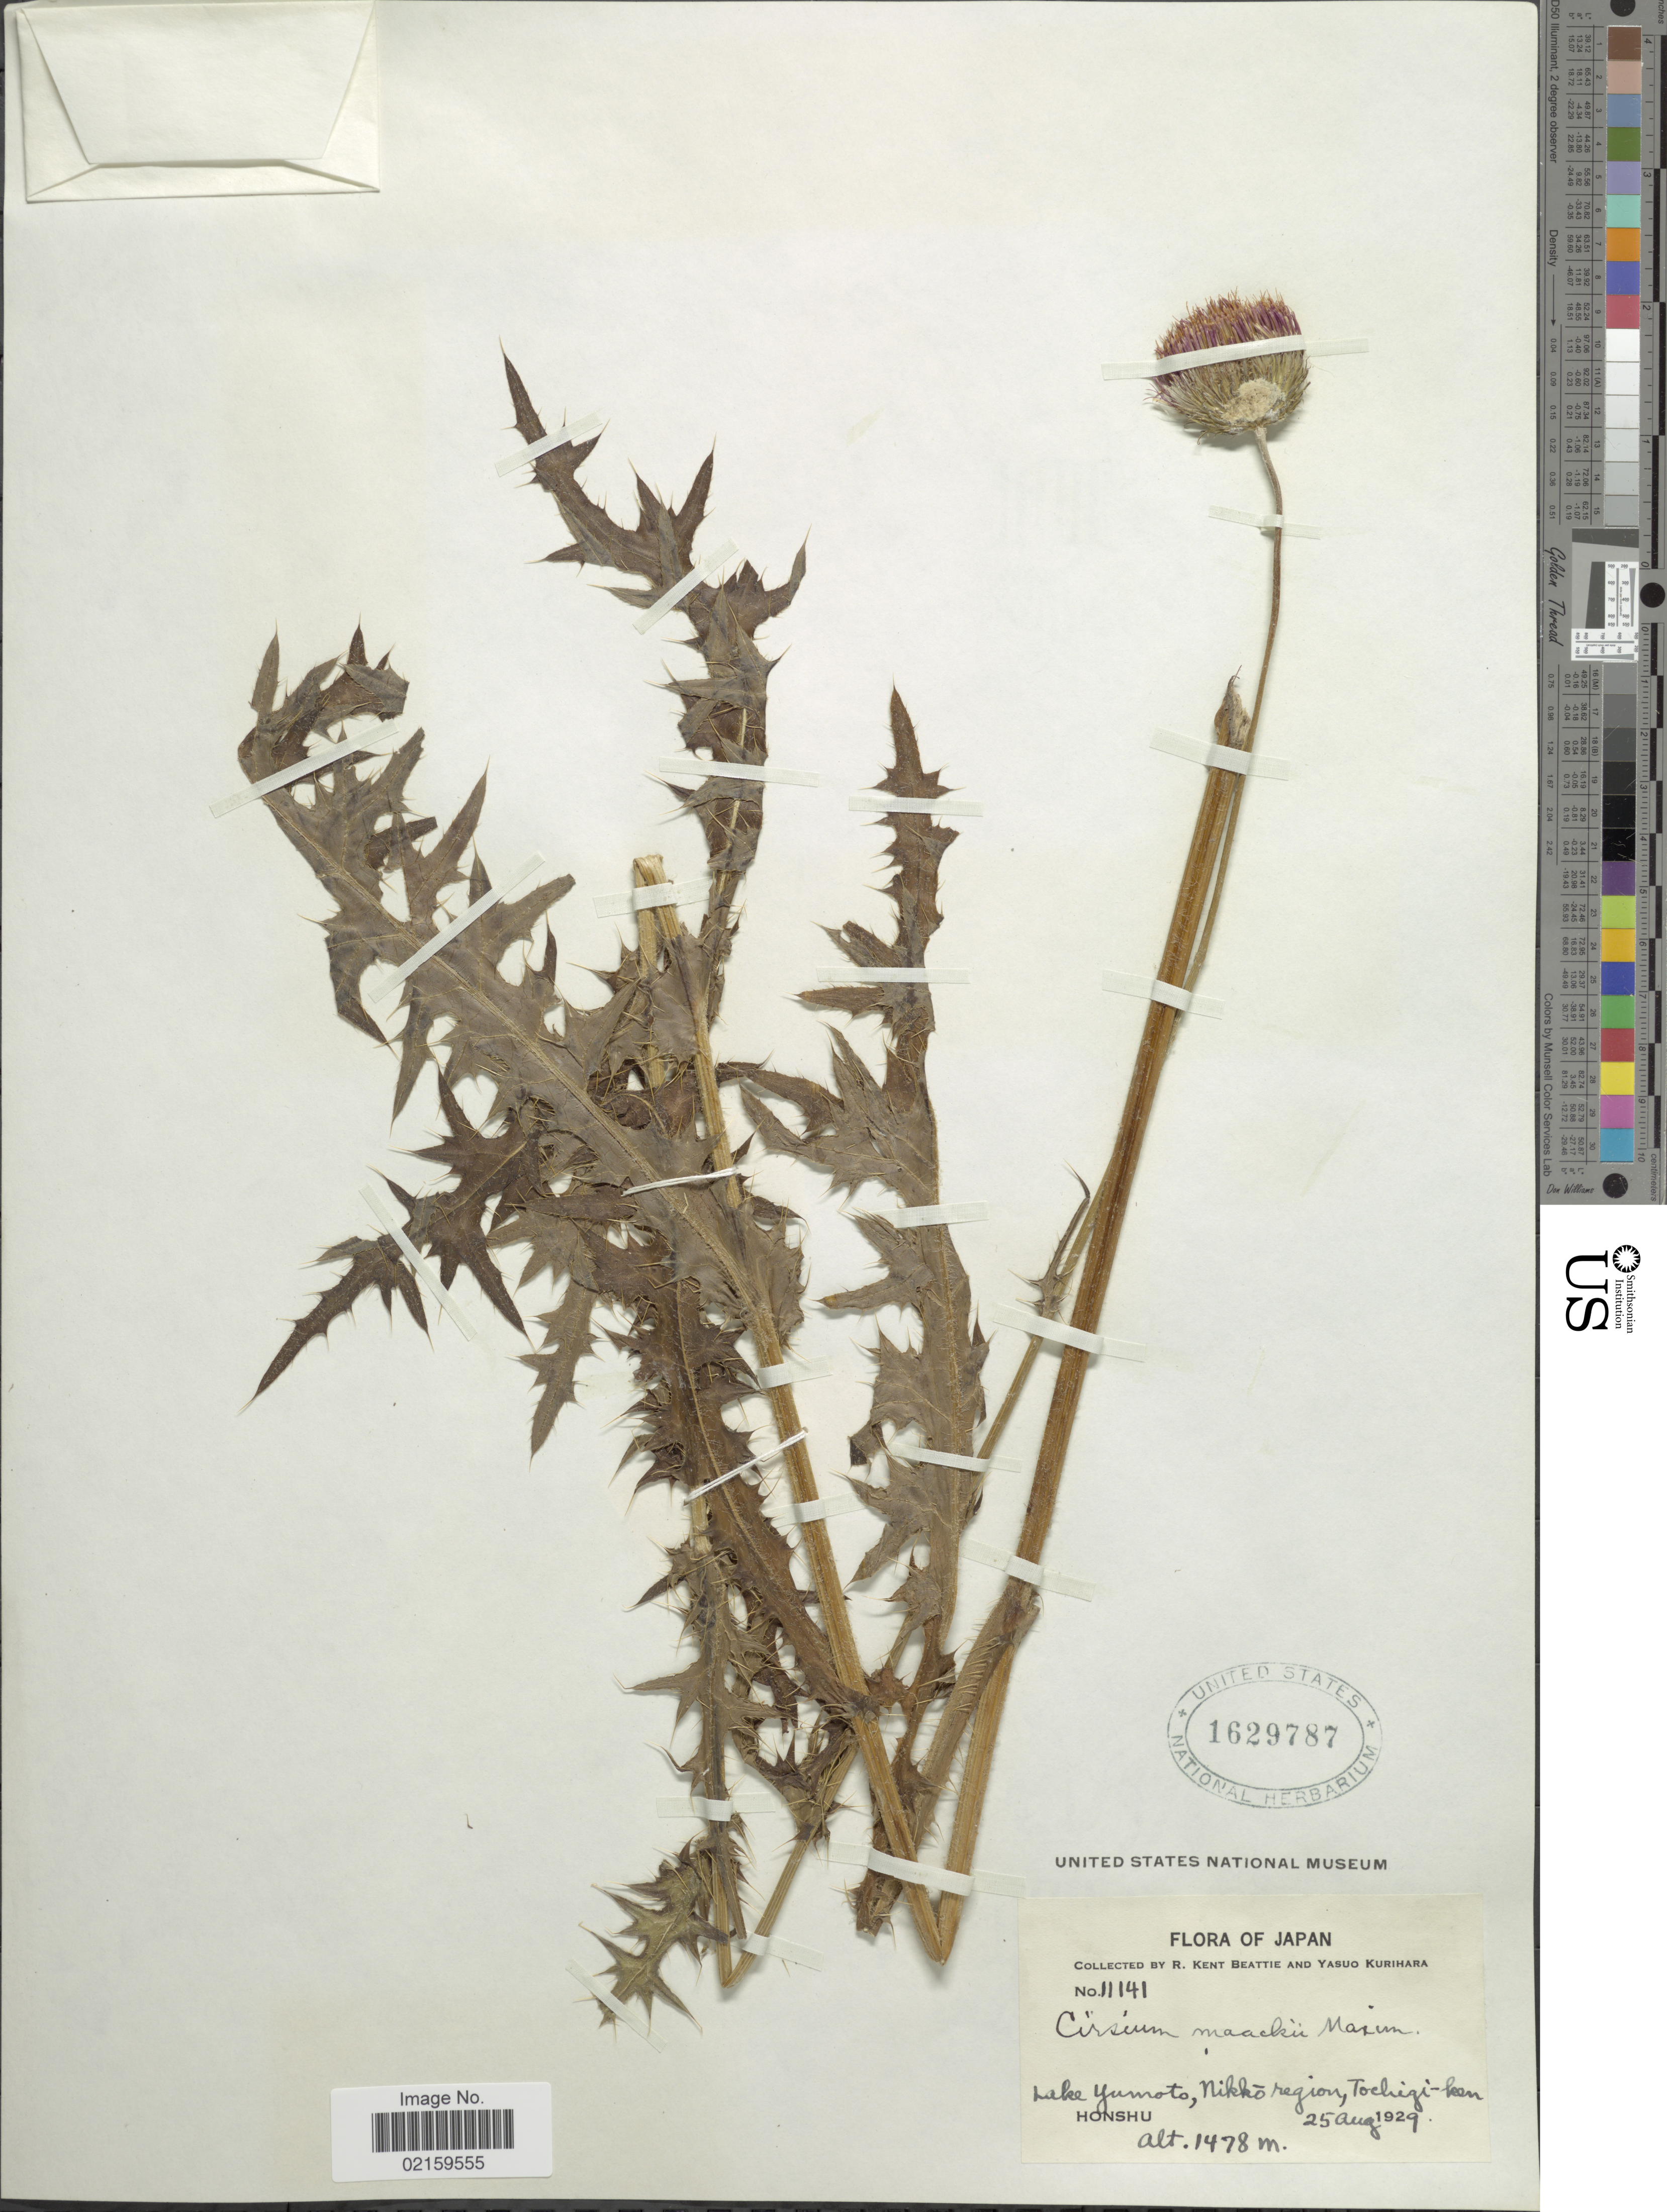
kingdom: Plantae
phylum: Tracheophyta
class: Magnoliopsida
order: Asterales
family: Asteraceae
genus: Cirsium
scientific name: Cirsium japonicum var. maackii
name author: (Maxim.) Matsum.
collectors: R. K. Beattie & Y. Kurihara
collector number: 11141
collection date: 1929-08-25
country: Japan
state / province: Totigi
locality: Lake Yumoto, Nikko region, Tochigi-ken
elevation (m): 1478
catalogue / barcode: US 1629787